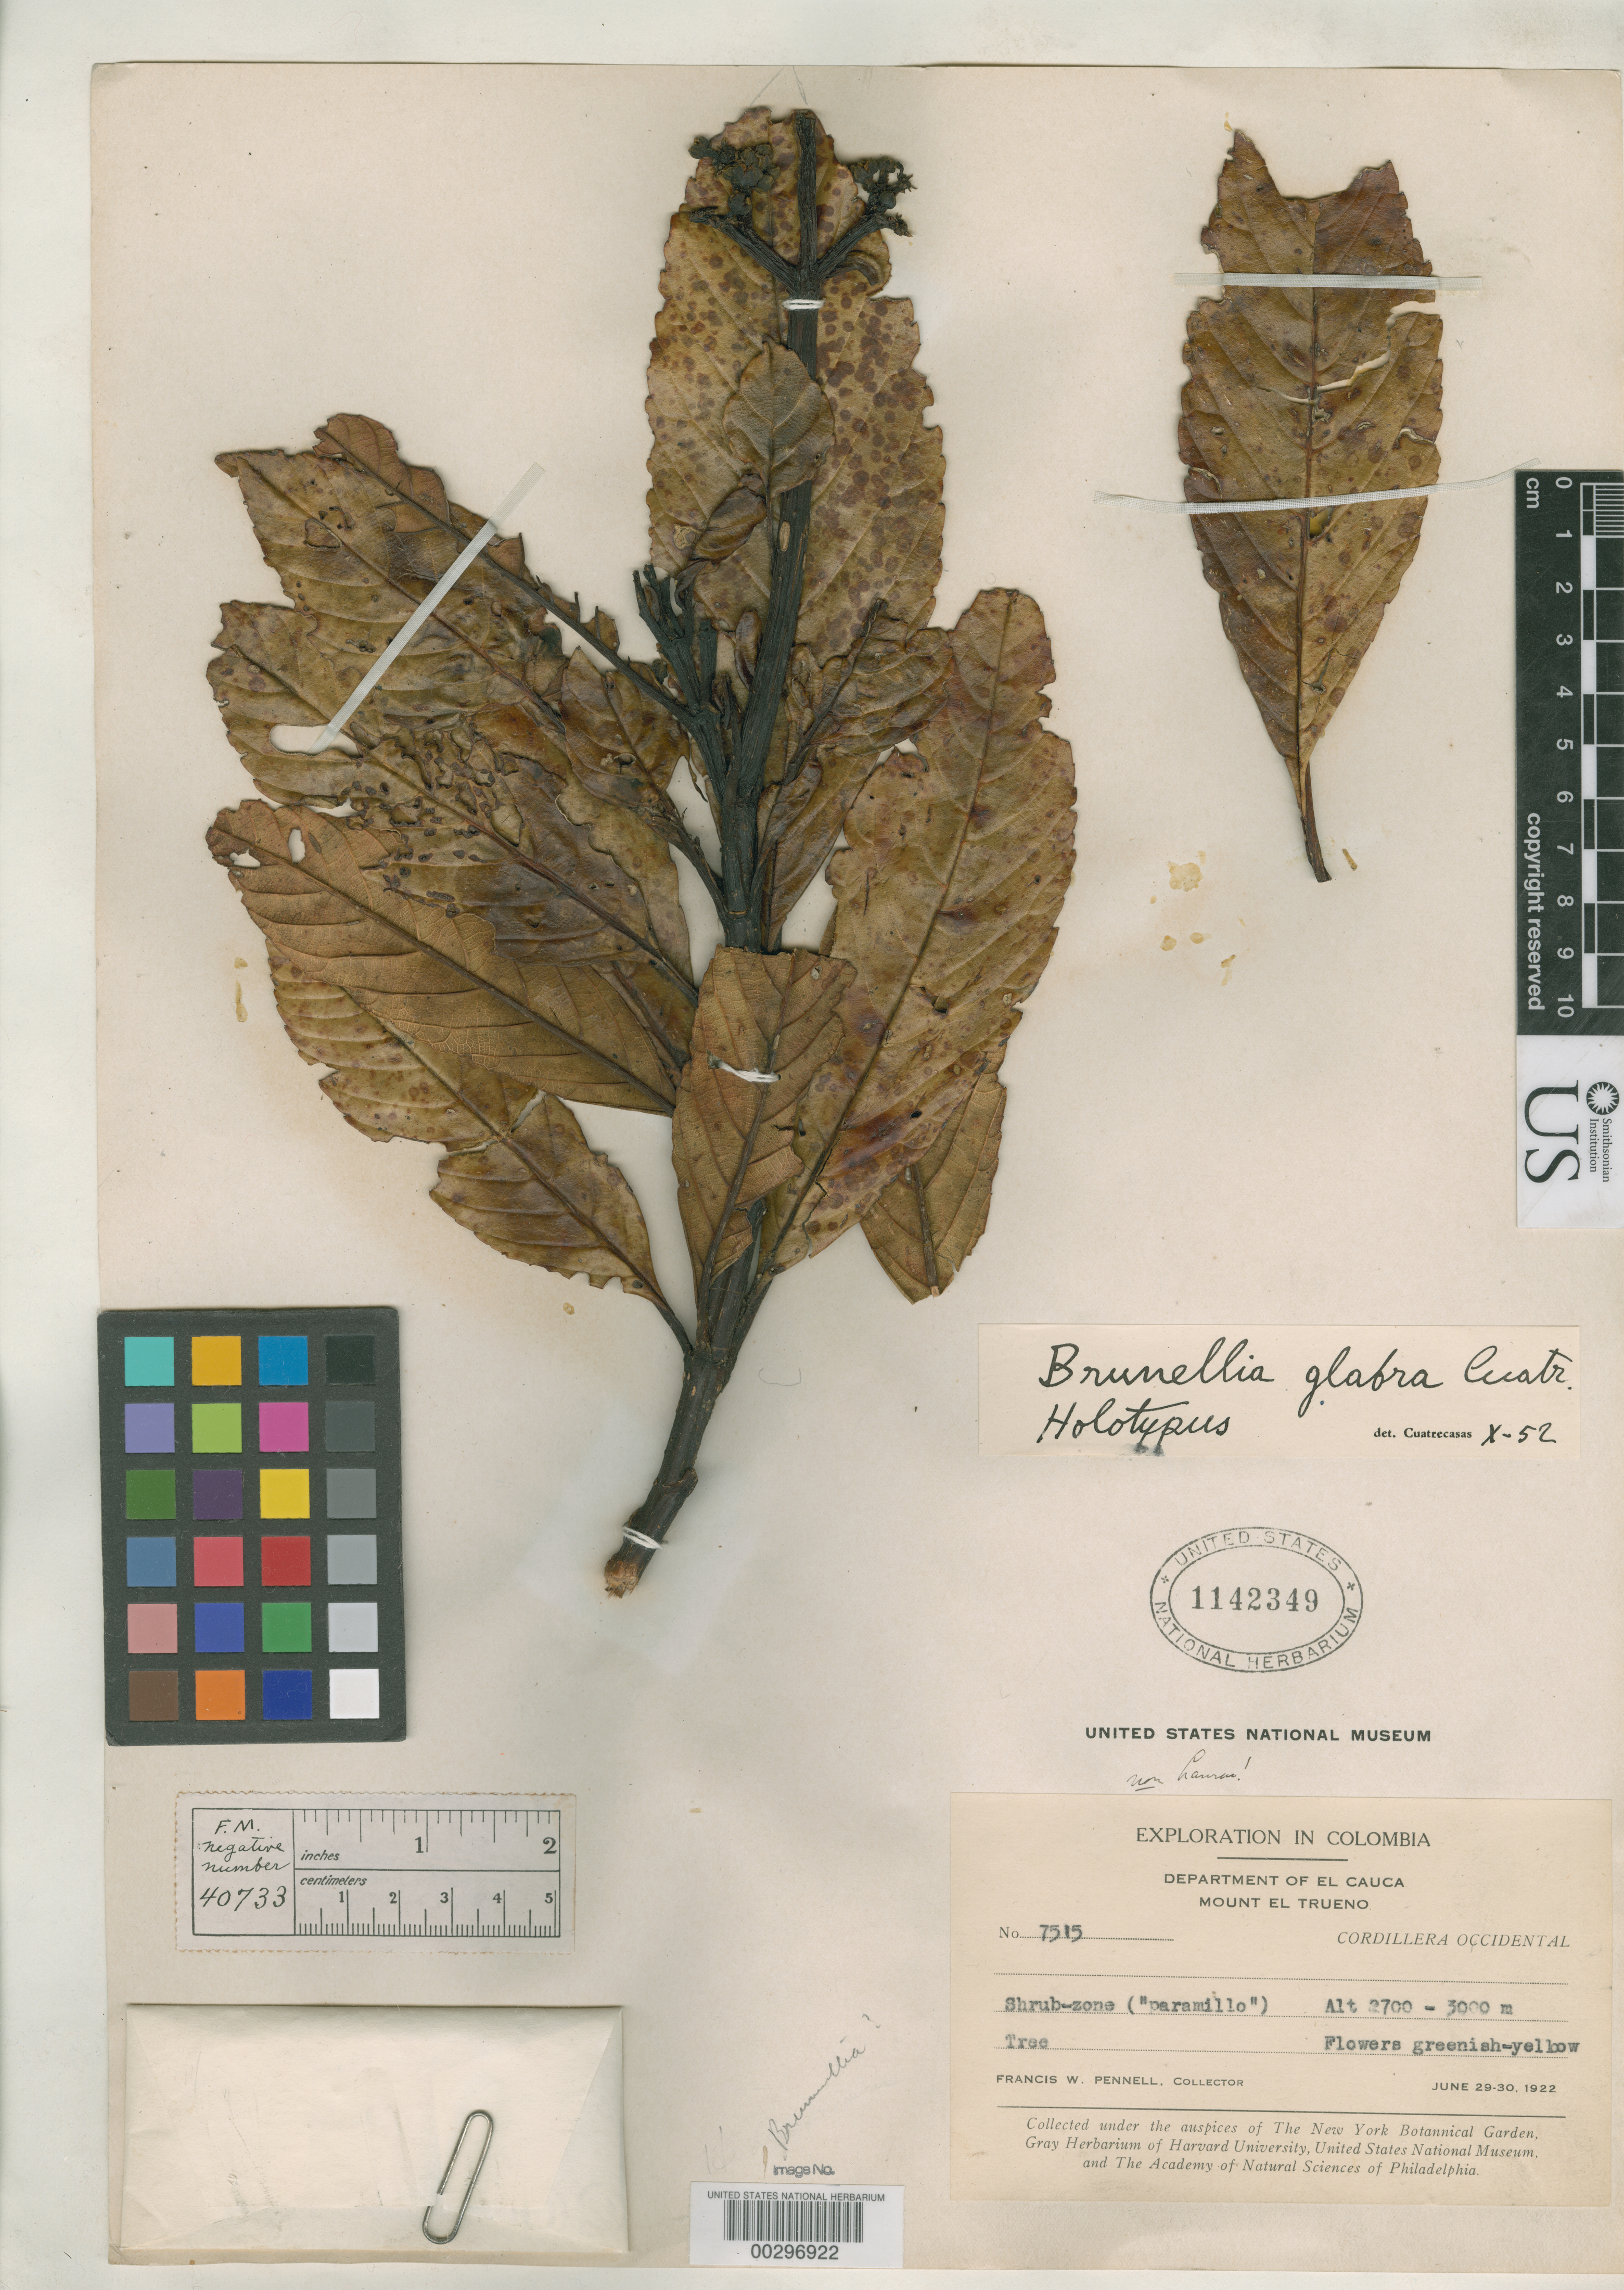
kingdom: Plantae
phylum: Tracheophyta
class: Magnoliopsida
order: Oxalidales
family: Brunelliaceae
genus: Brunellia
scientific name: Brunellia glabra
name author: Cuatrec.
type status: Holotype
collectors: F. W. Pennell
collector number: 7515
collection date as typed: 29 Jun 1922 to 30 Jun 1922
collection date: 1922-06-29/1922-06-30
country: Colombia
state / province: Cauca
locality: Cordillera Occidental, Mount El Trueno.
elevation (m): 2700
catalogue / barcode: US 1142349